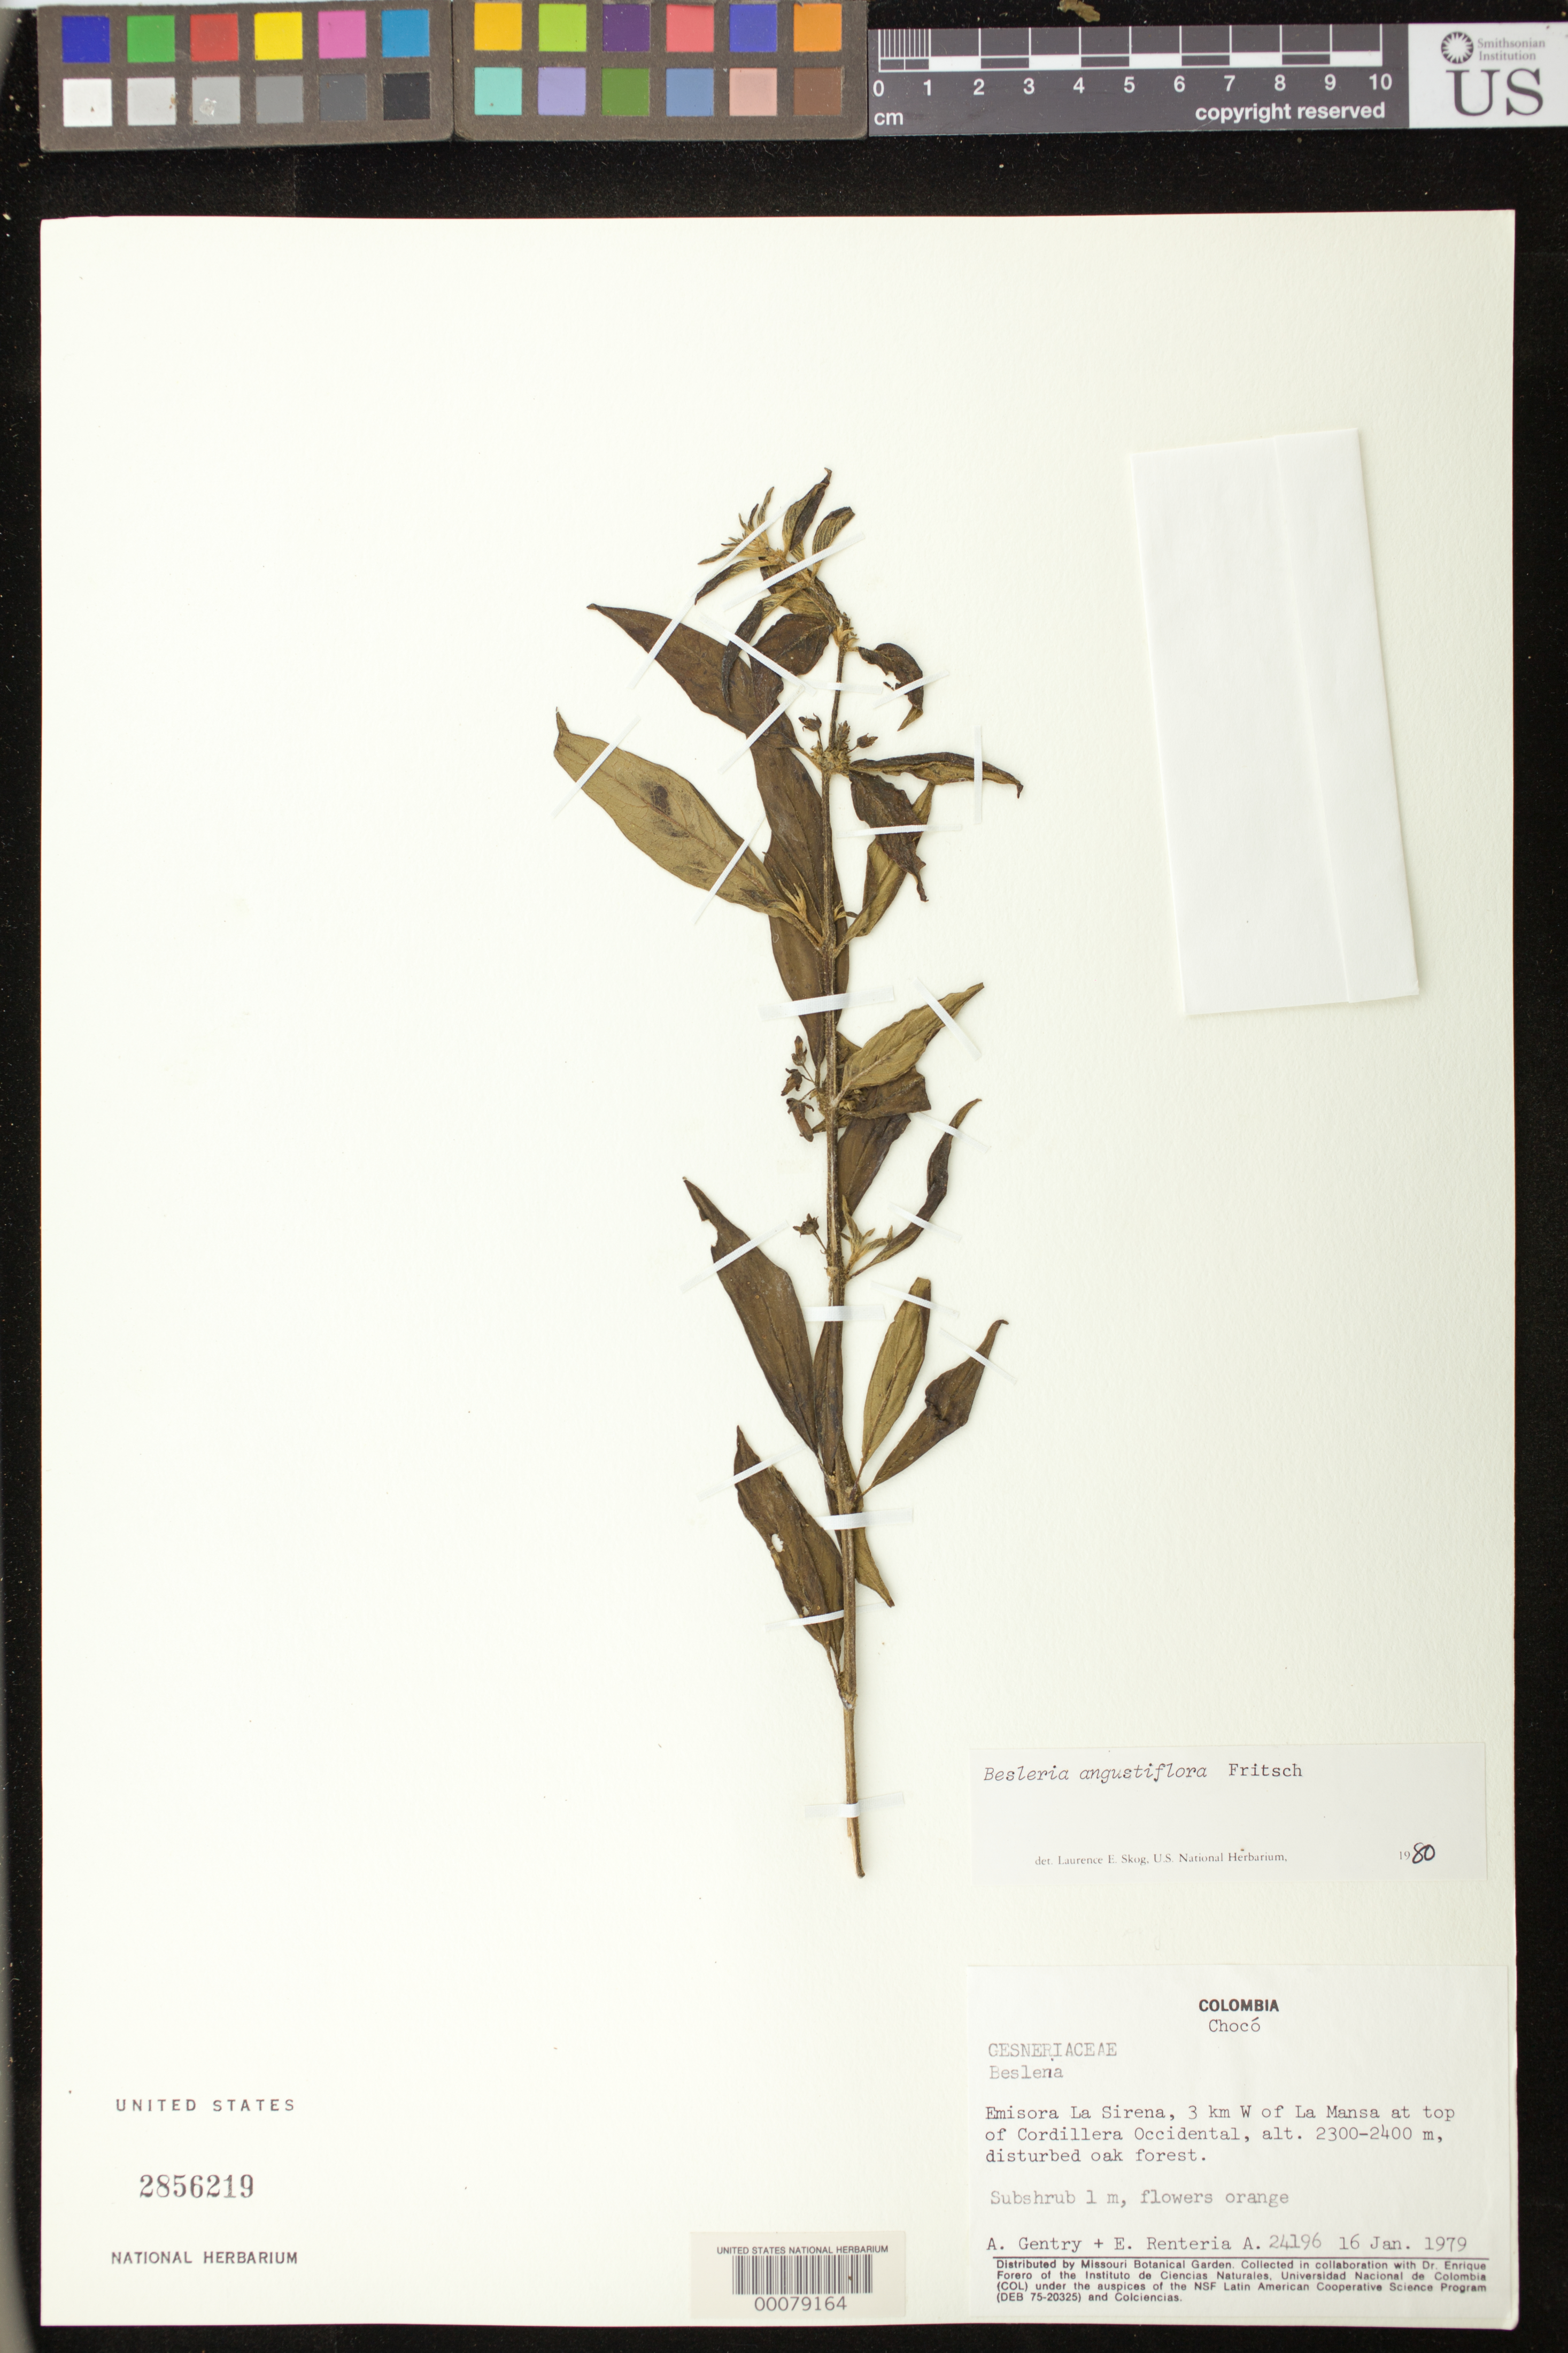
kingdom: Plantae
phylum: Tracheophyta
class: Magnoliopsida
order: Lamiales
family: Gesneriaceae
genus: Besleria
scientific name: Besleria angustiflora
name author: Fritsch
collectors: A. H. Gentry & E. Renteria A.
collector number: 24196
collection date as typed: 16 Jan 1979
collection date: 1979-01-16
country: Colombia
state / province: Chocó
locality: Emisora La Sirena, 3 km W of La Mansa at top of Cordillera Occidental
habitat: Disturbed oak forest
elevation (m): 2300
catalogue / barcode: US 2856219